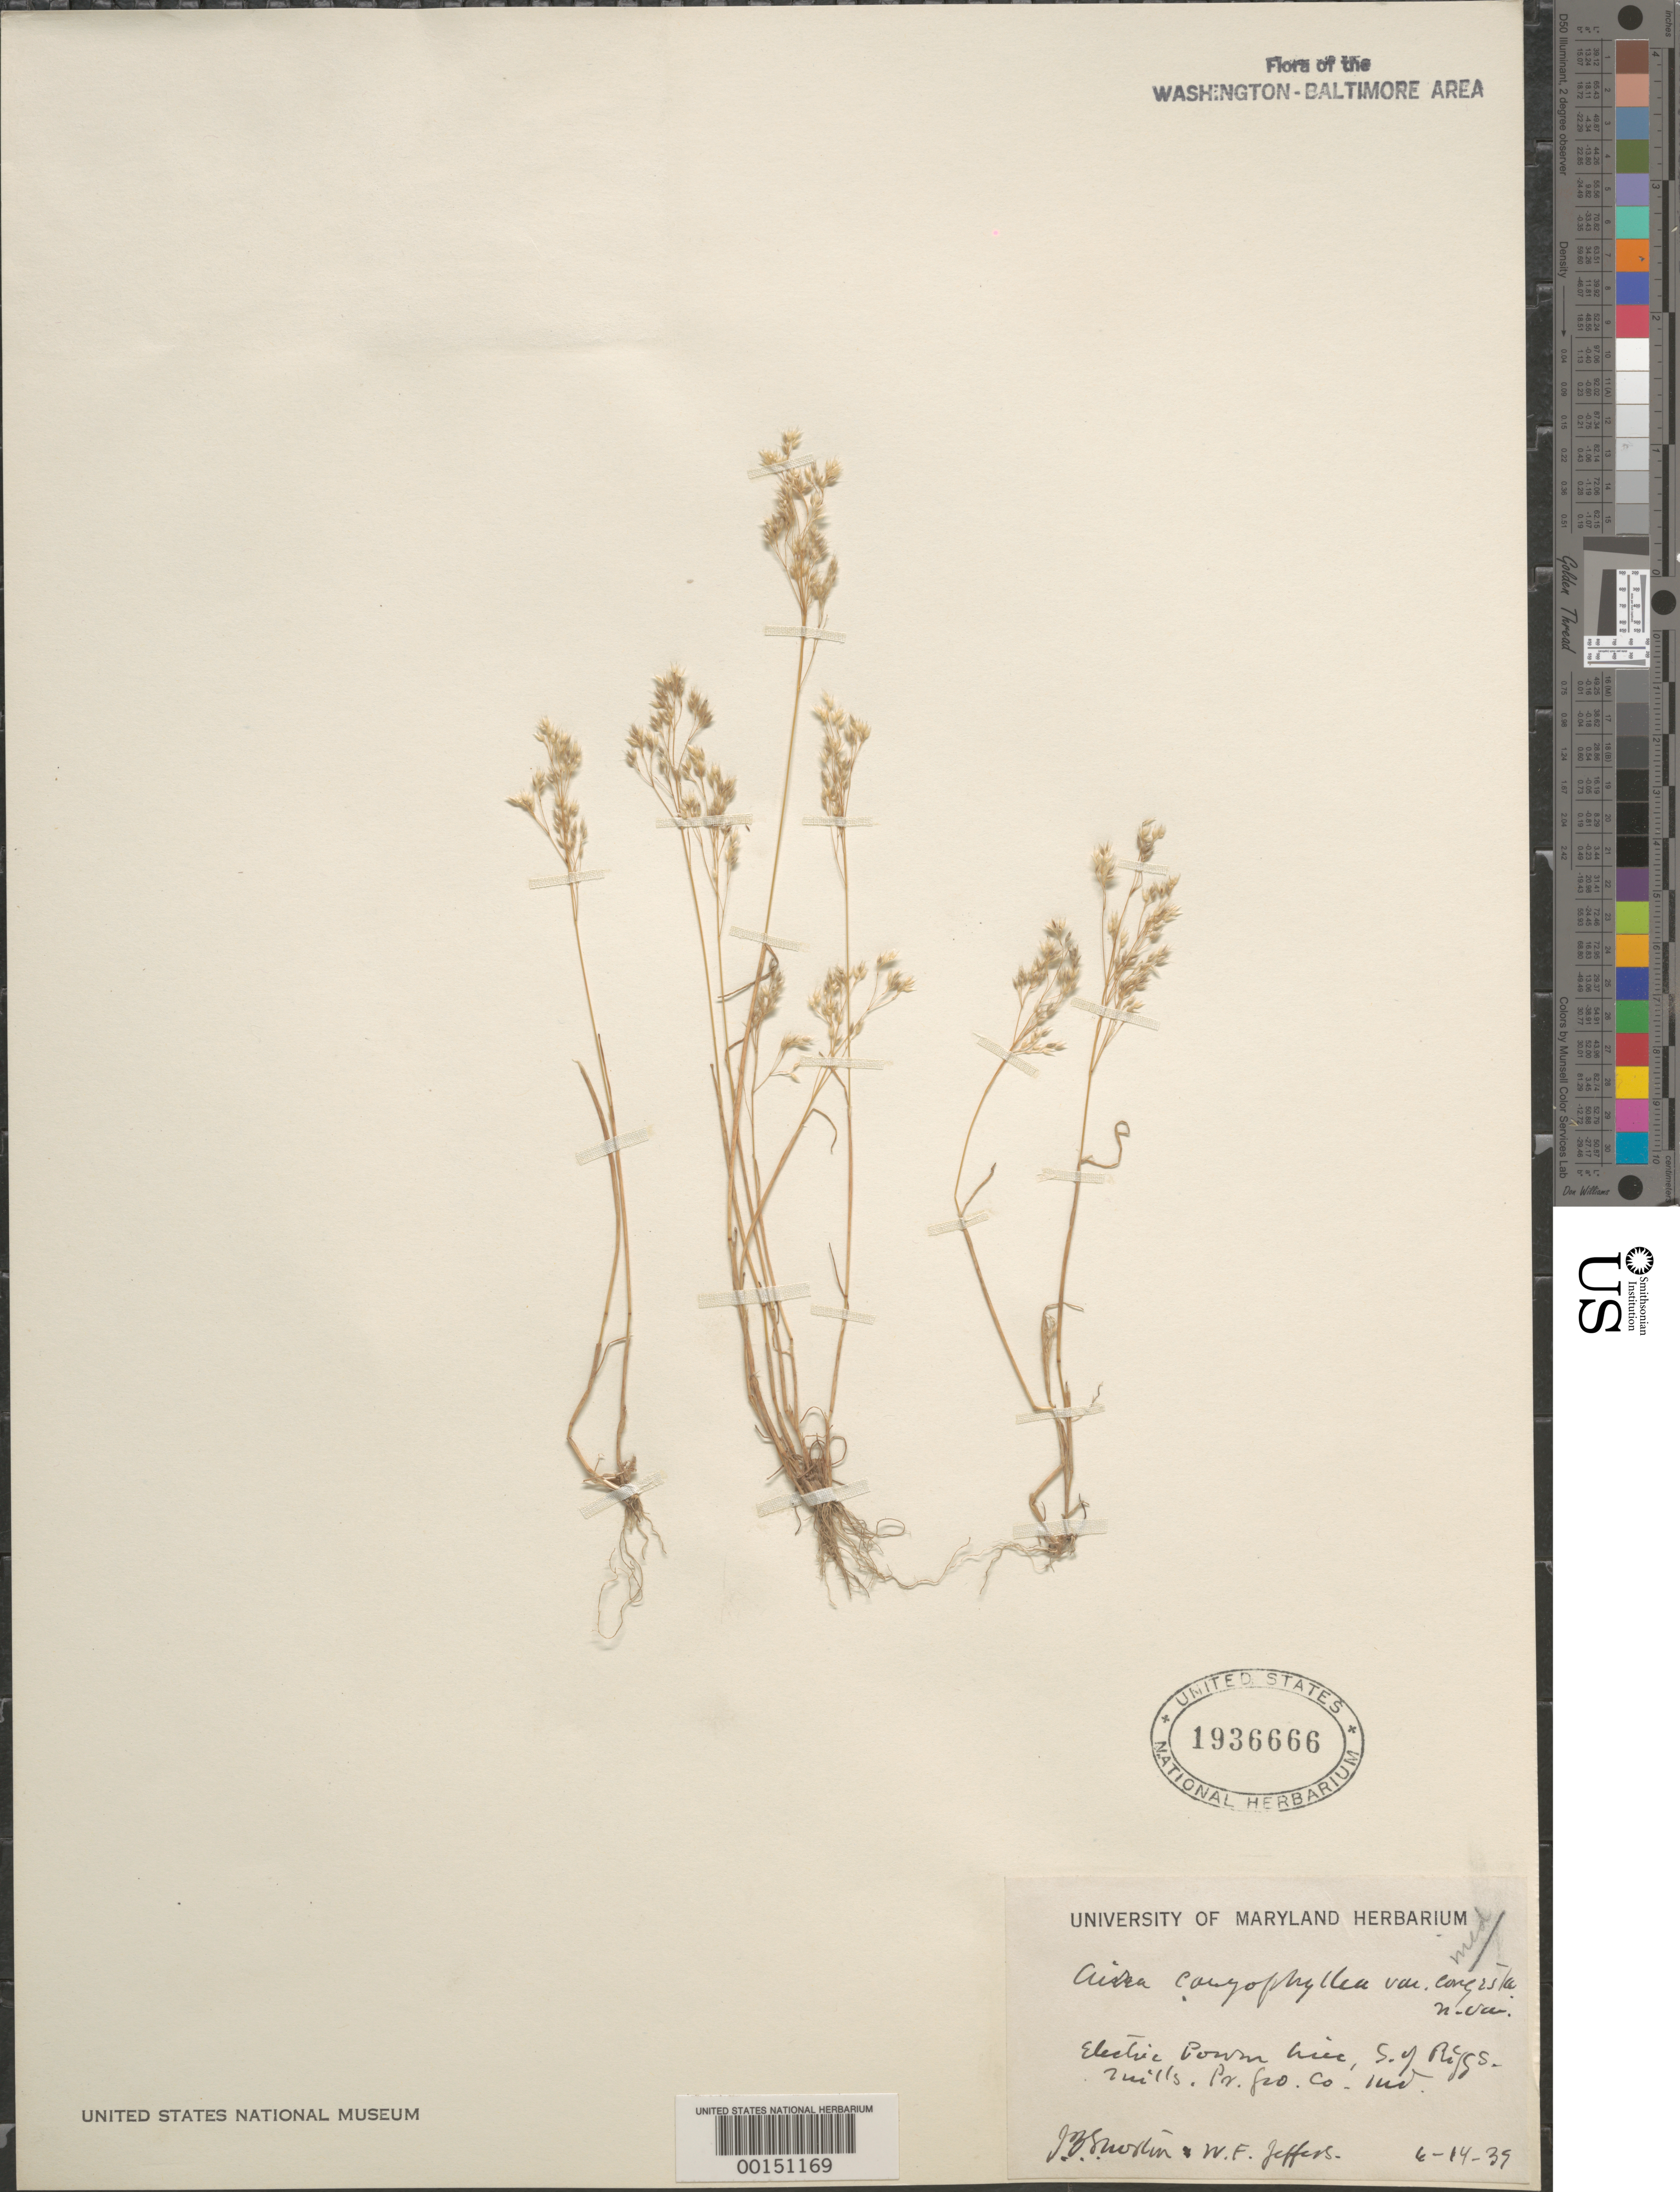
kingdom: Plantae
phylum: Tracheophyta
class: Liliopsida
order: Poales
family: Poaceae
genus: Aira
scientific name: Aira caryophyllea var. congesta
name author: L.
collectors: J. R. Swallen & W. Jefferson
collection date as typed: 14 Jun 1939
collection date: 1939-06-14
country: United States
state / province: Maryland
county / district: Prince George's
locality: S of Riggs Mills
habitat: Near electric power line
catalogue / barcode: US 1936666